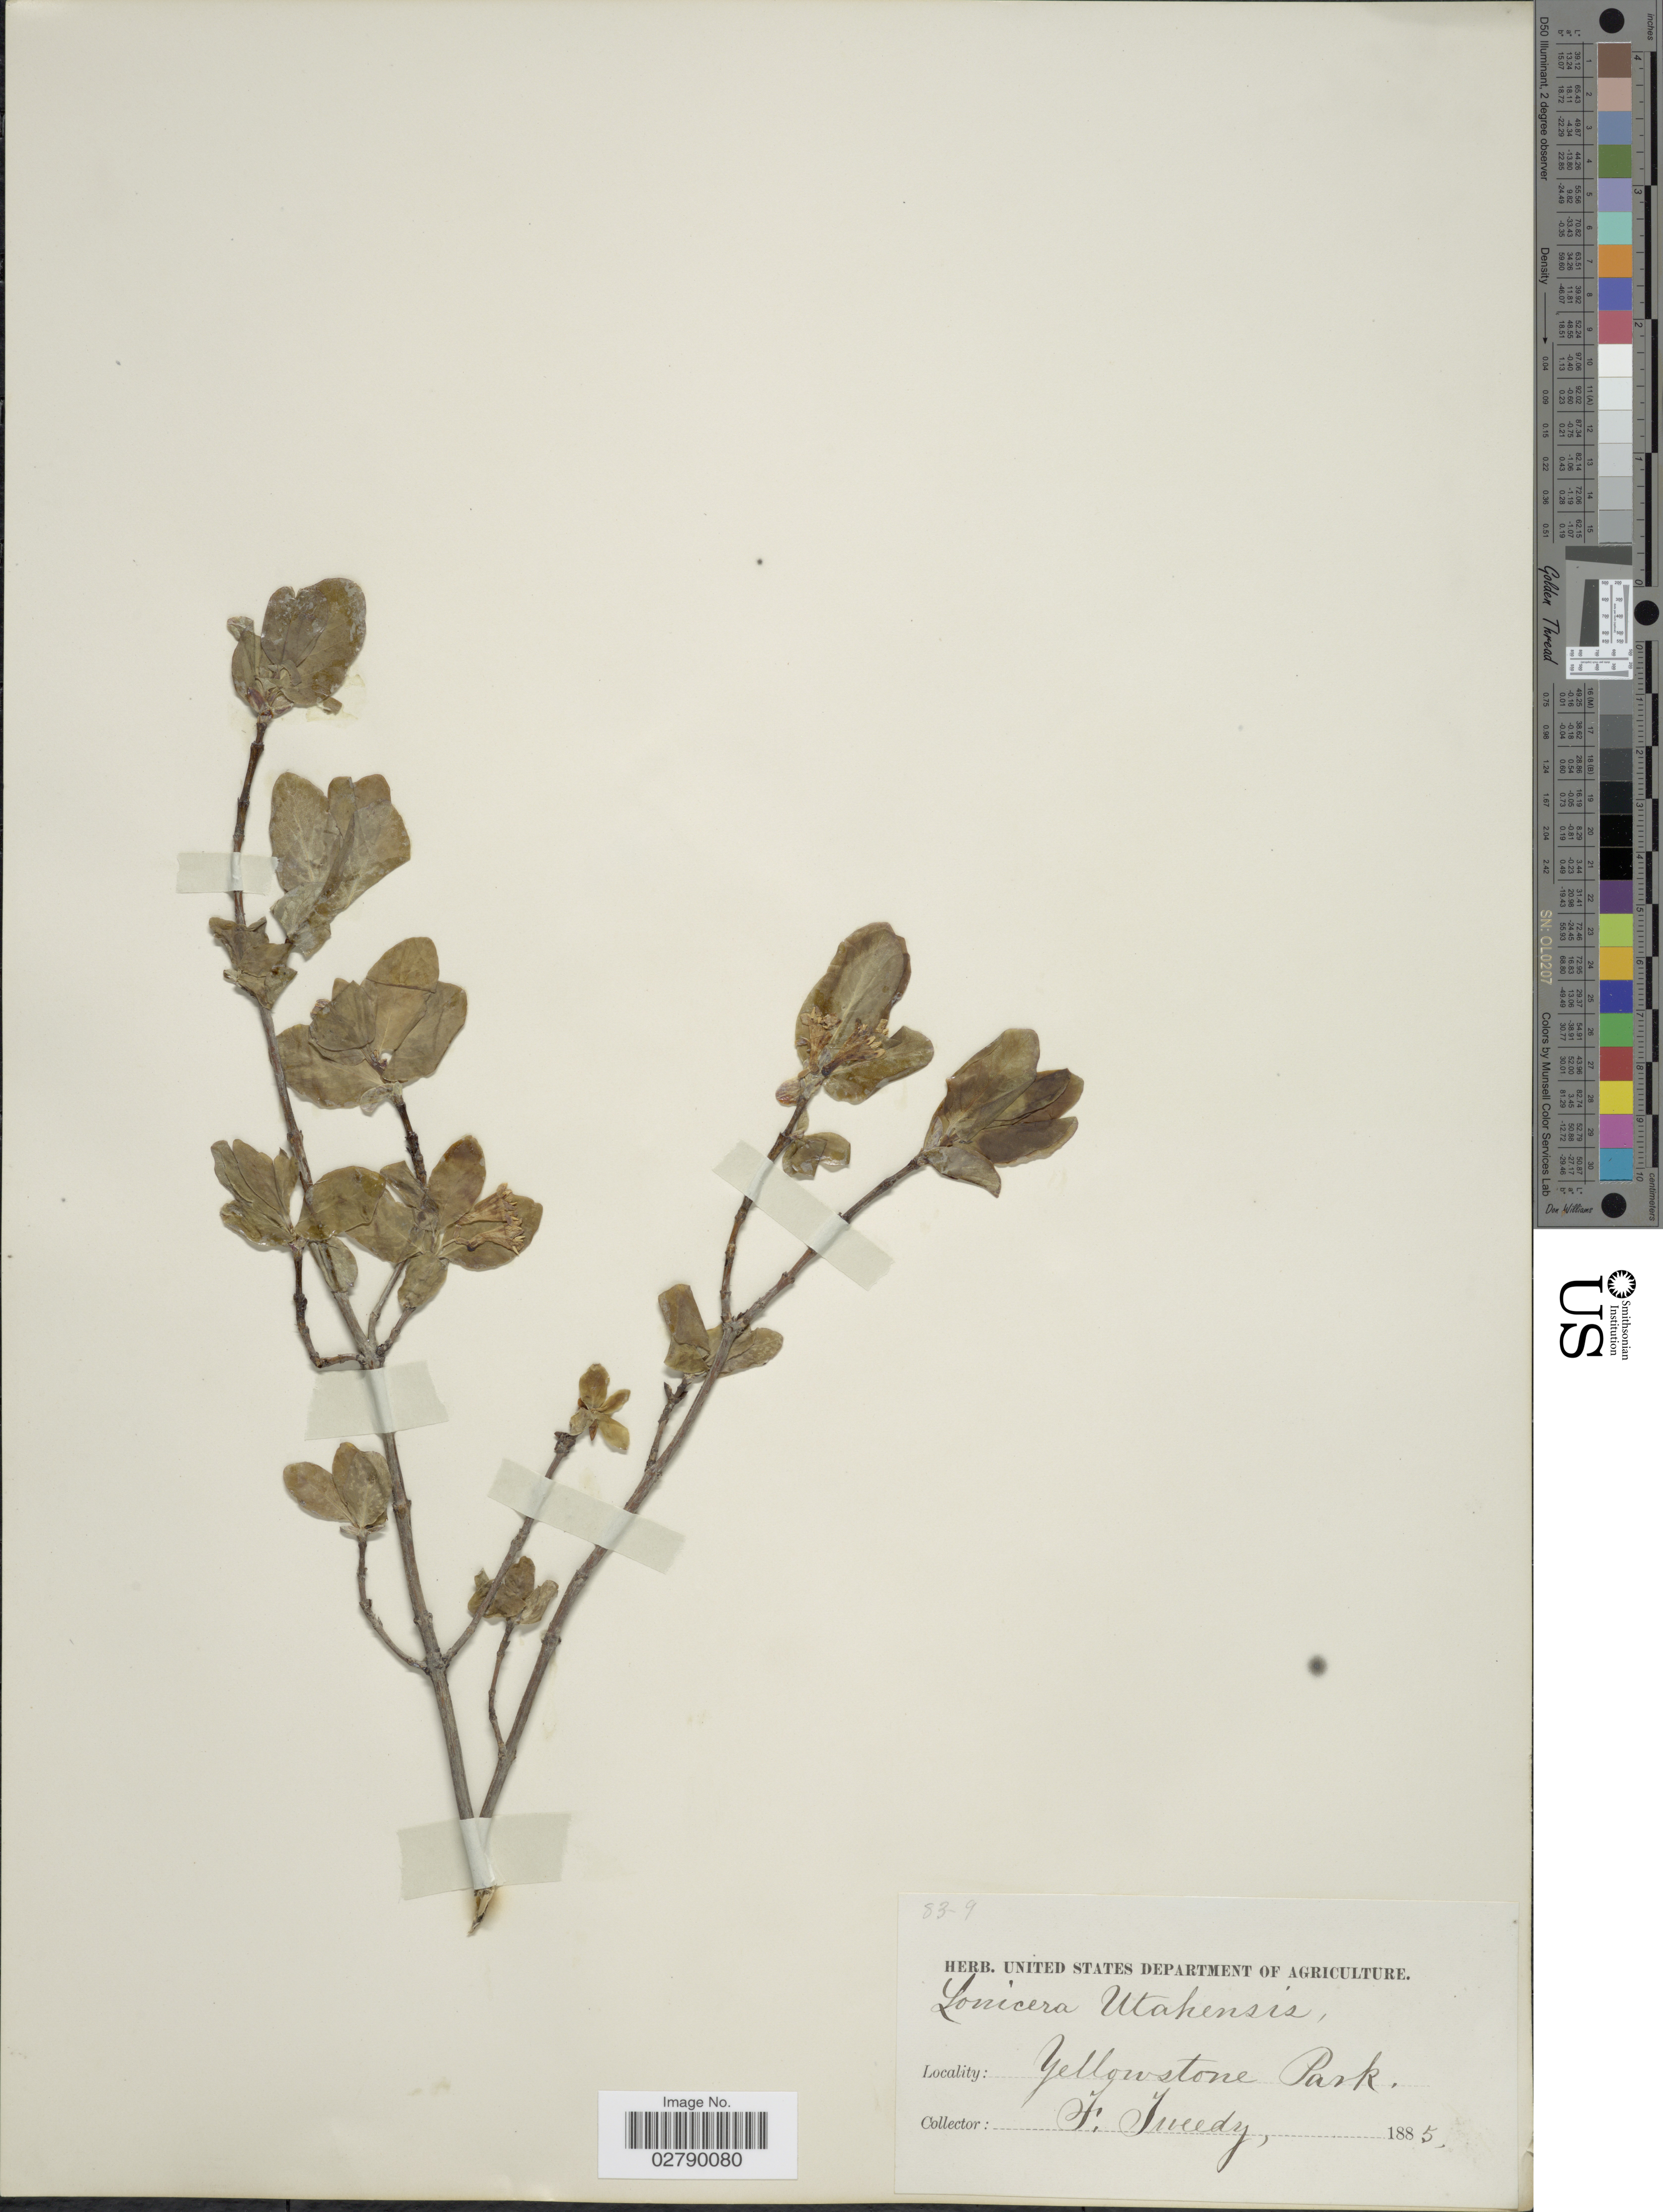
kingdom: Plantae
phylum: Tracheophyta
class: Magnoliopsida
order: Dipsacales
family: Caprifoliaceae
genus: Lonicera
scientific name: Lonicera utahensis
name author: S. Watson in C. King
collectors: F. Tweedy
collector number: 839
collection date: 1885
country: United States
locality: Yellowstone Park.